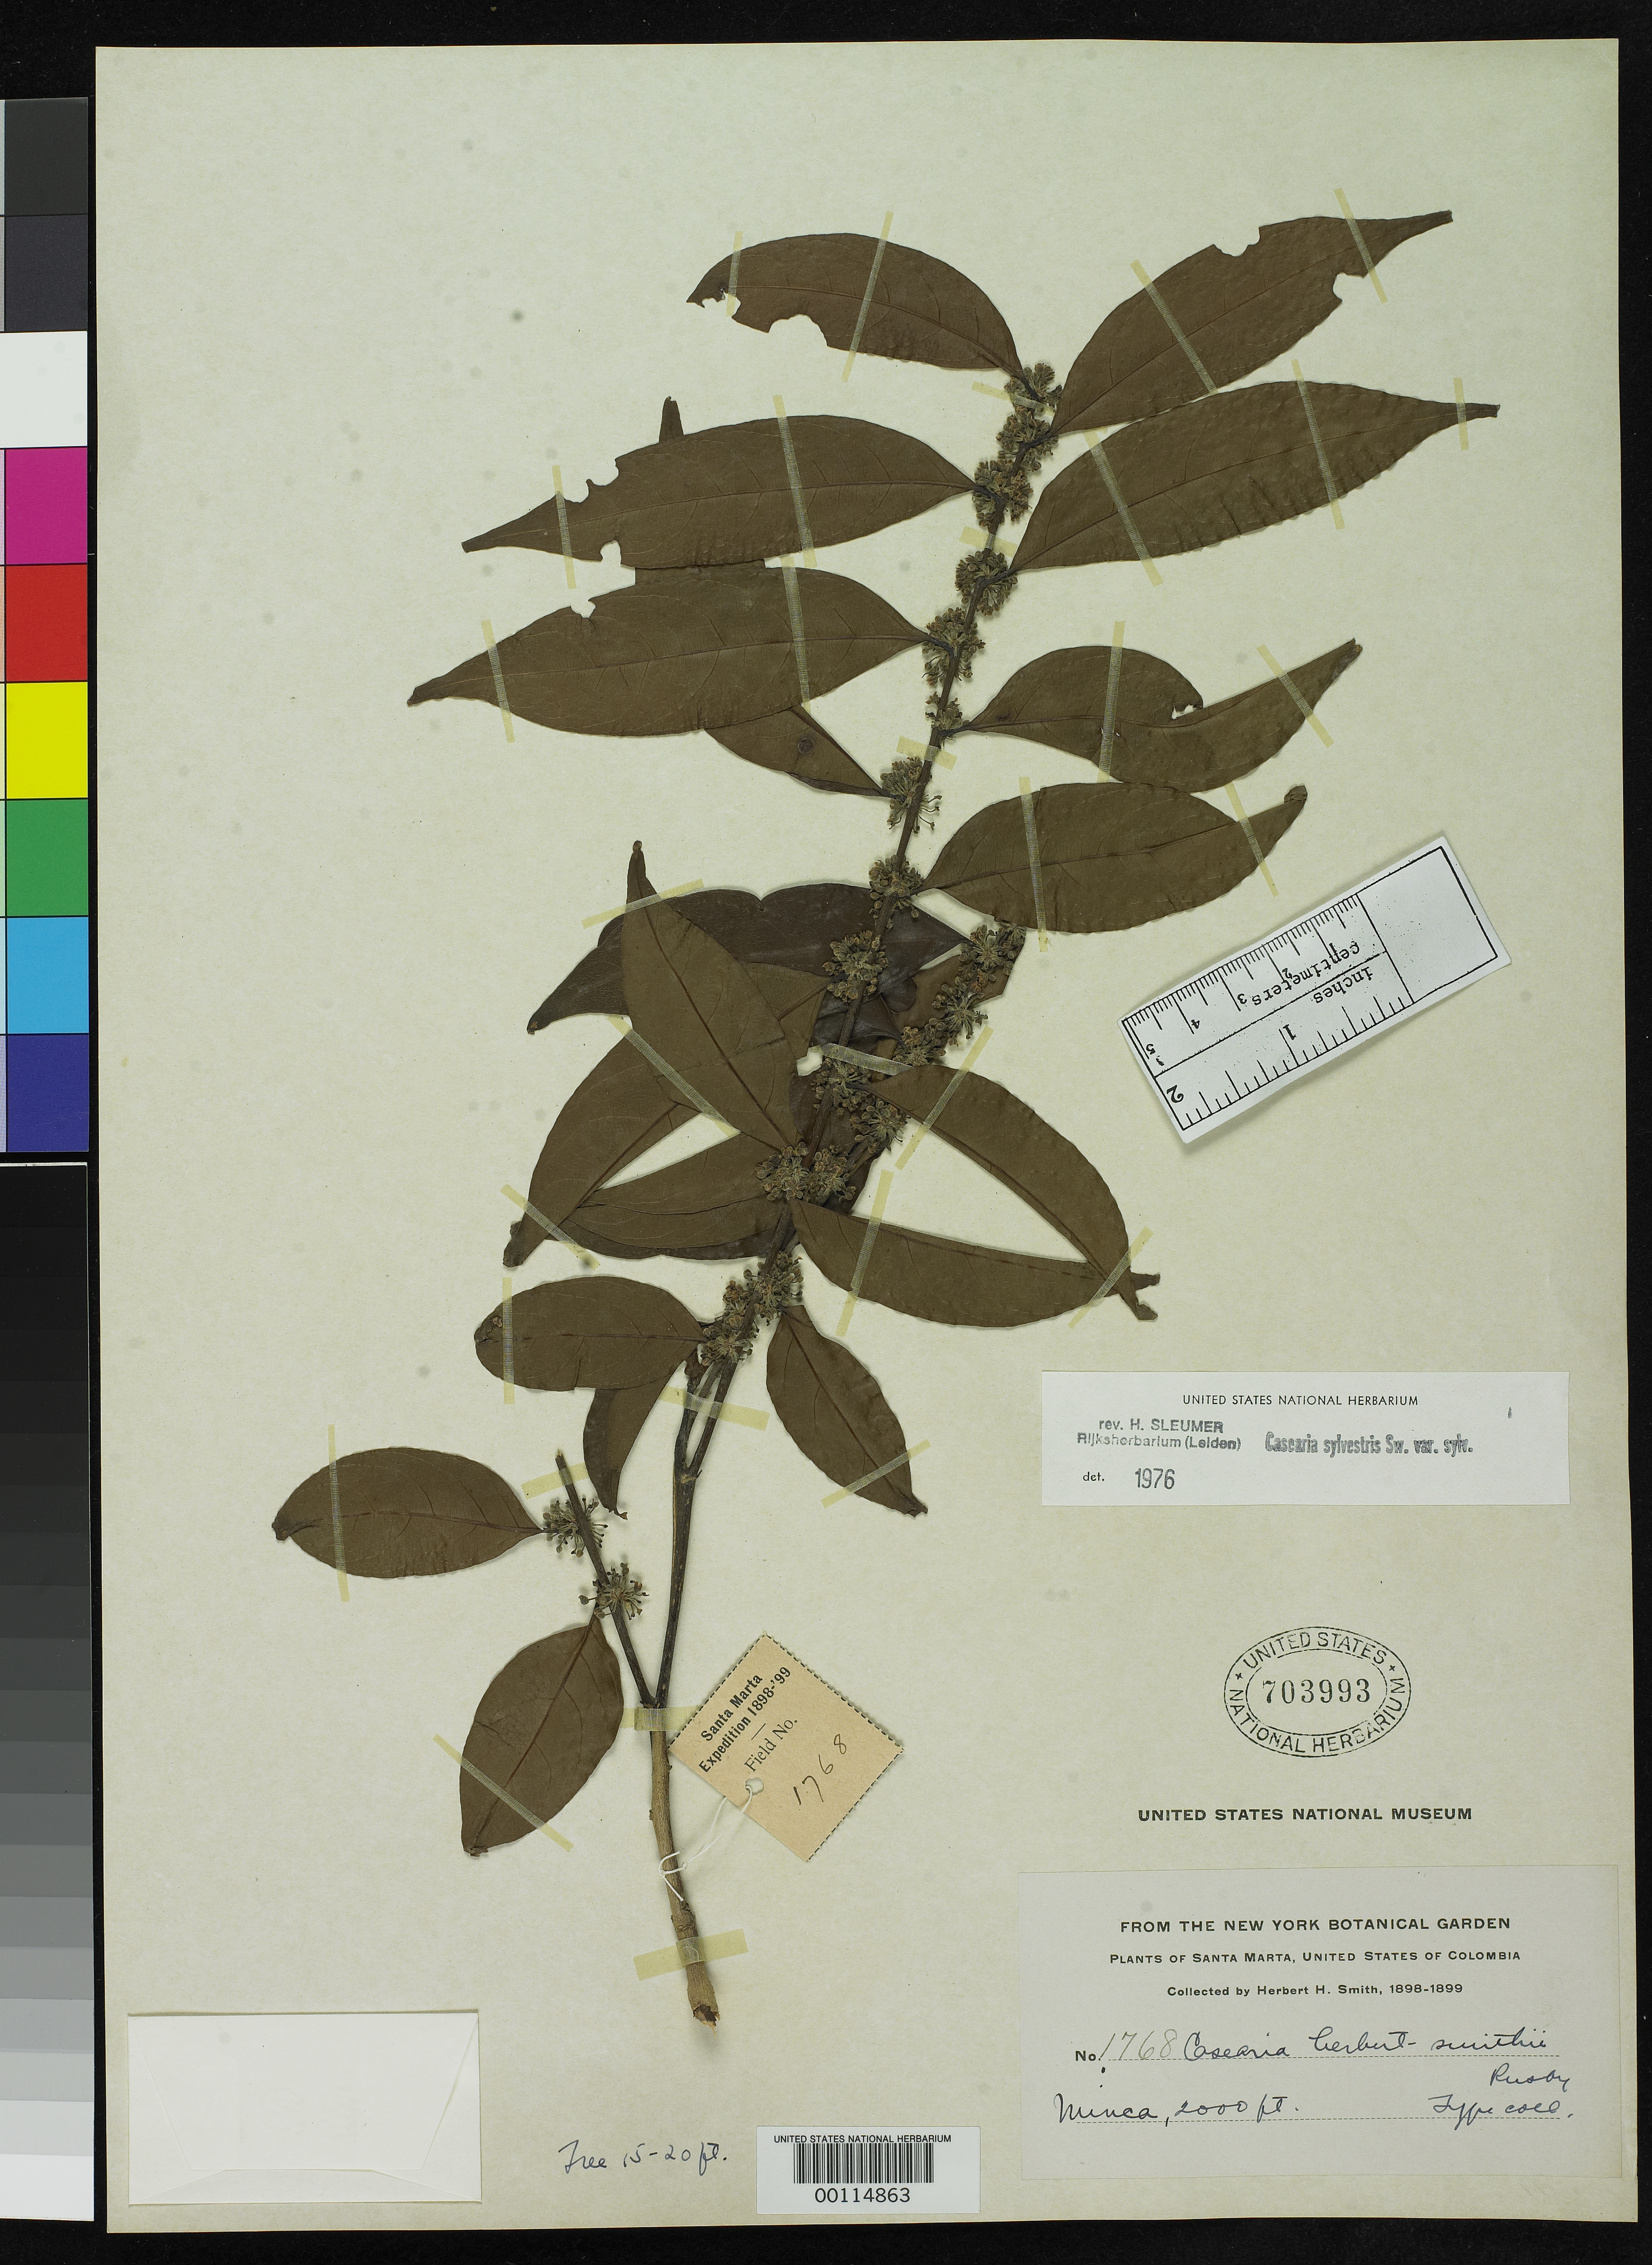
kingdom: Plantae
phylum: Tracheophyta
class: Magnoliopsida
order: Malpighiales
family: Salicaceae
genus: Casearia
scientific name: Casearia herbert-smithii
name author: Rusby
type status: Isotype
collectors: Herbert H. Smith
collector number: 1768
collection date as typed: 1898 to -- --- 1899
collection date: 1898/1899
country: Colombia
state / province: Magdalena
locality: Minca, Santa Marta.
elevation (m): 610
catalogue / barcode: US 703993